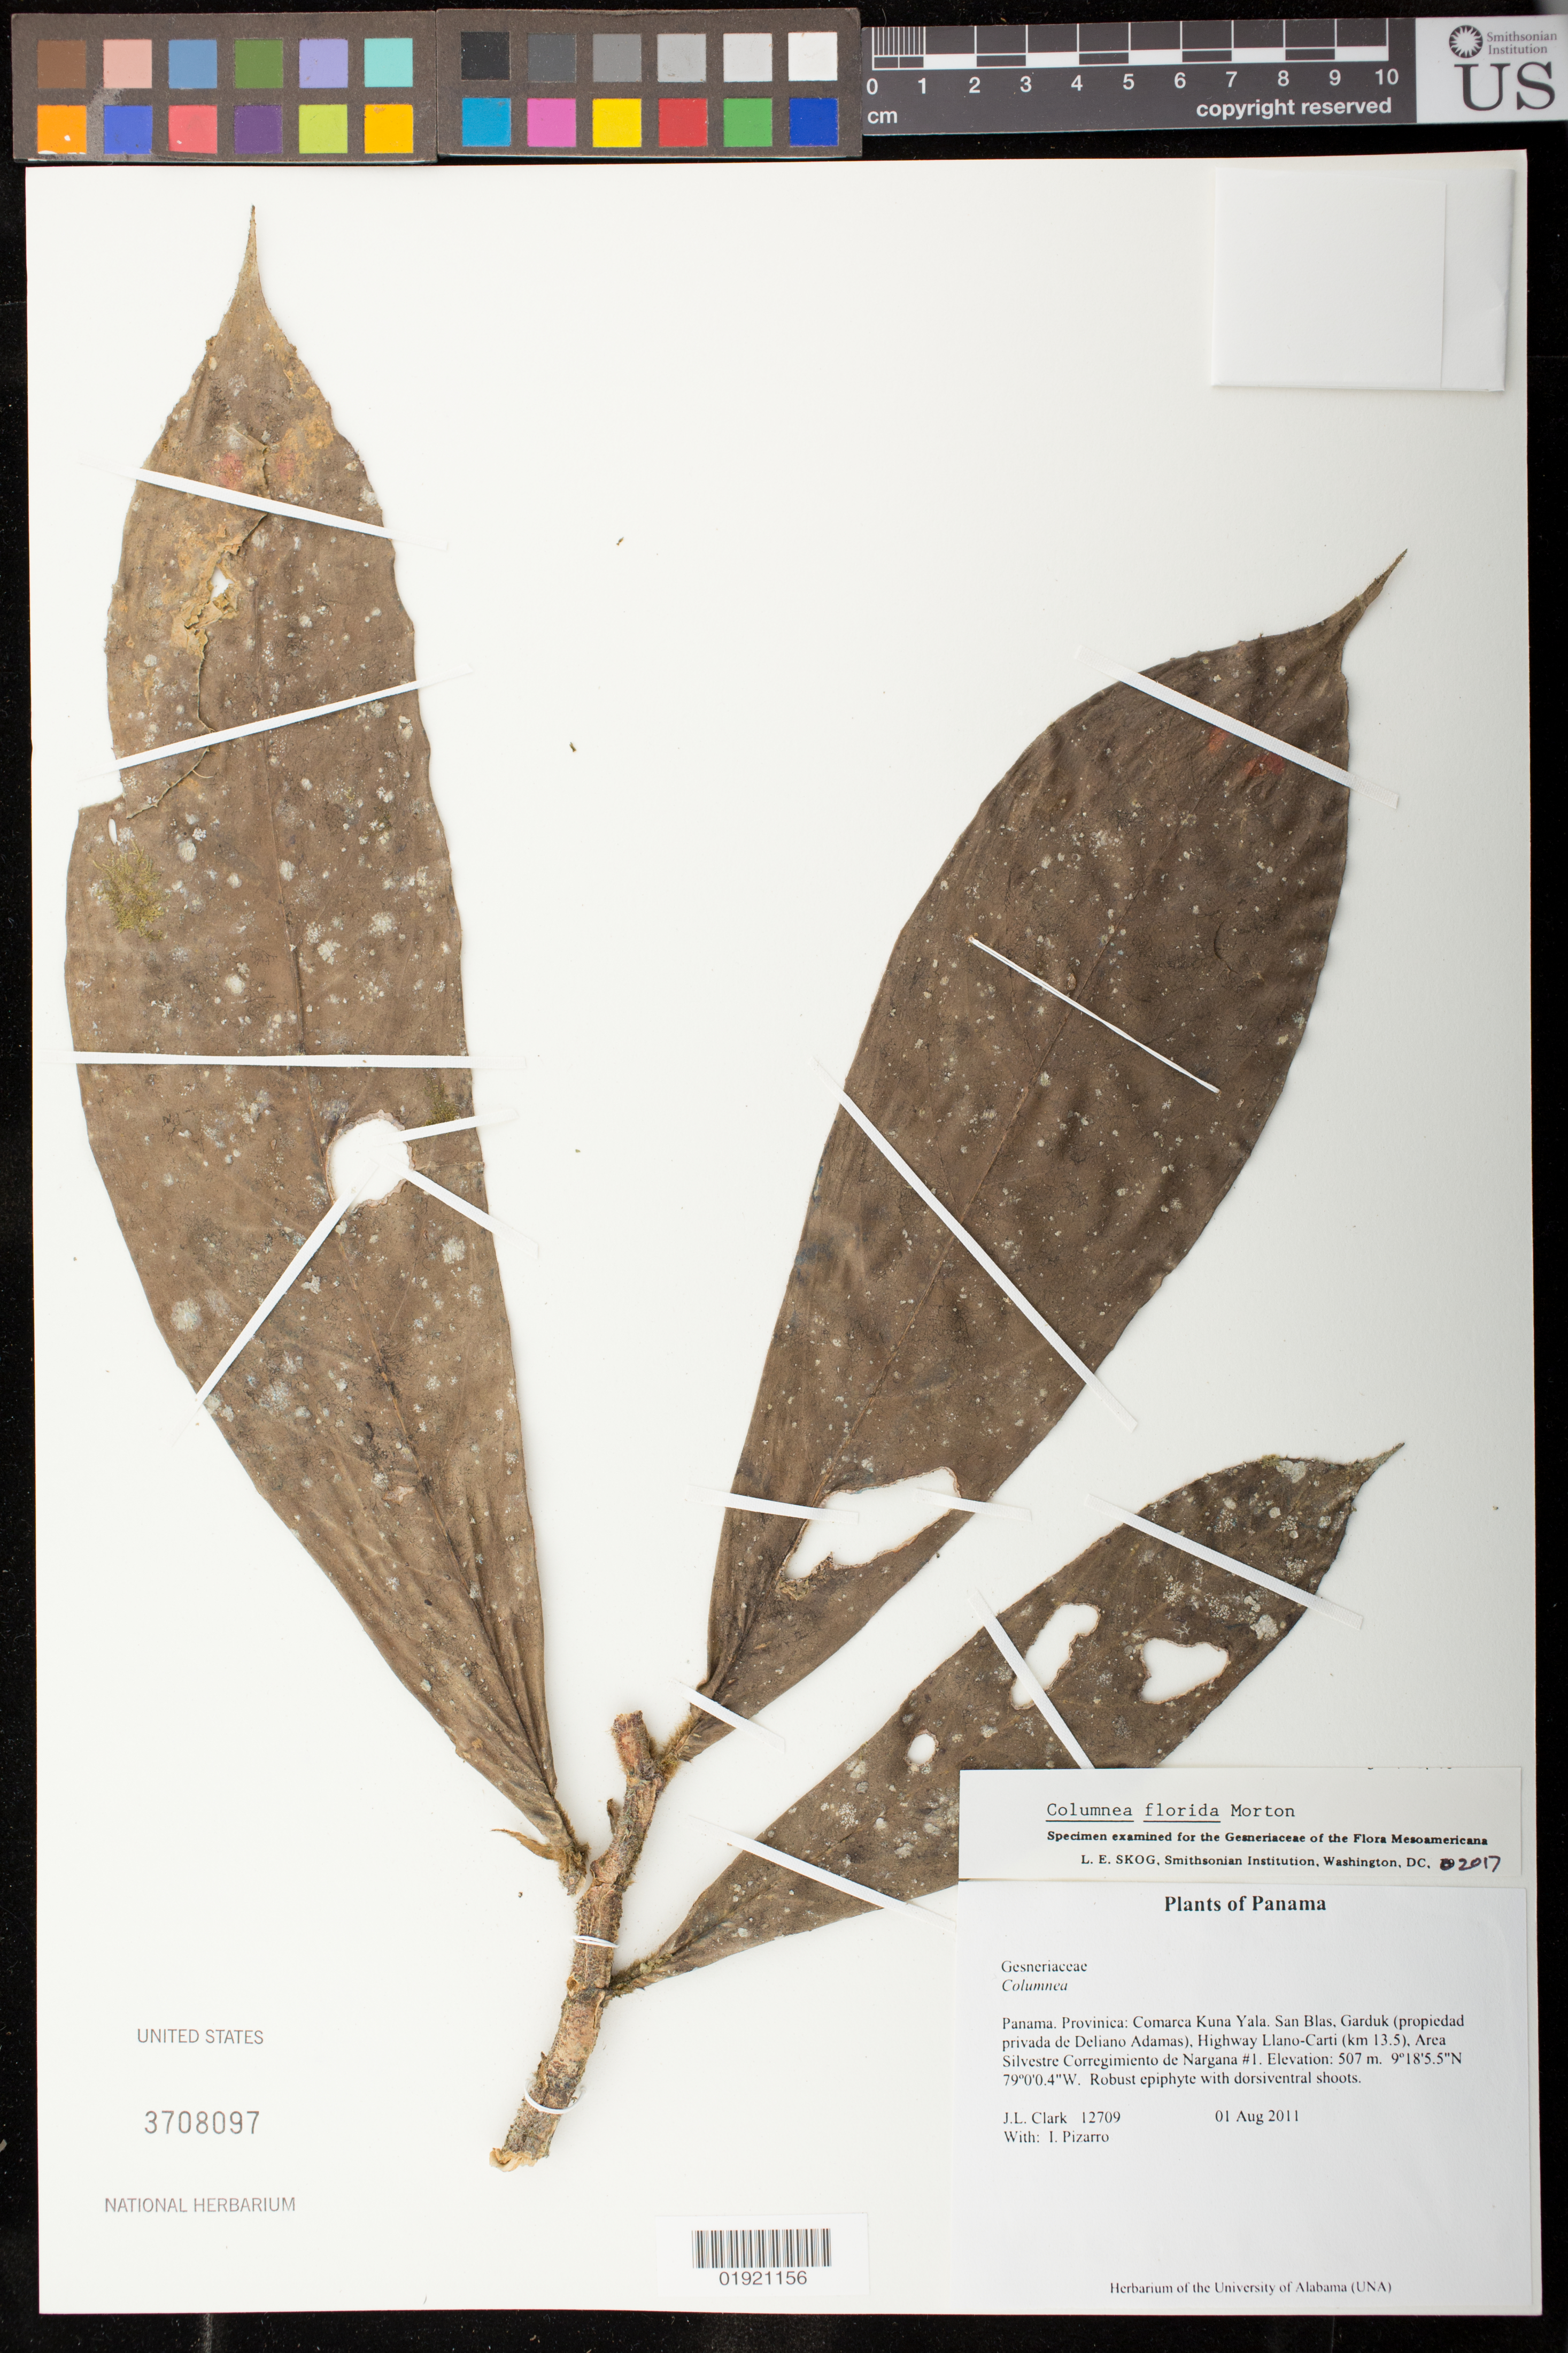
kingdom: Plantae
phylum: Tracheophyta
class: Magnoliopsida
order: Lamiales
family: Gesneriaceae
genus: Columnea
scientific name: Columnea florida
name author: C.V. Morton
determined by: Skog, Laurence E.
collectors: J. L. Clark & I. Pizarro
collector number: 12709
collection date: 2011-08-01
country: Panama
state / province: Kuna Yala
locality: Provincia: Comarca Kuna Yala. San Blas, Garduk (propriedad privada de Deliano Adamas), Highway Llano-Carti (km 13.5). Area Silvestre Corregimiento de Nargana #1.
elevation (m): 507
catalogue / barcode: US 3708097